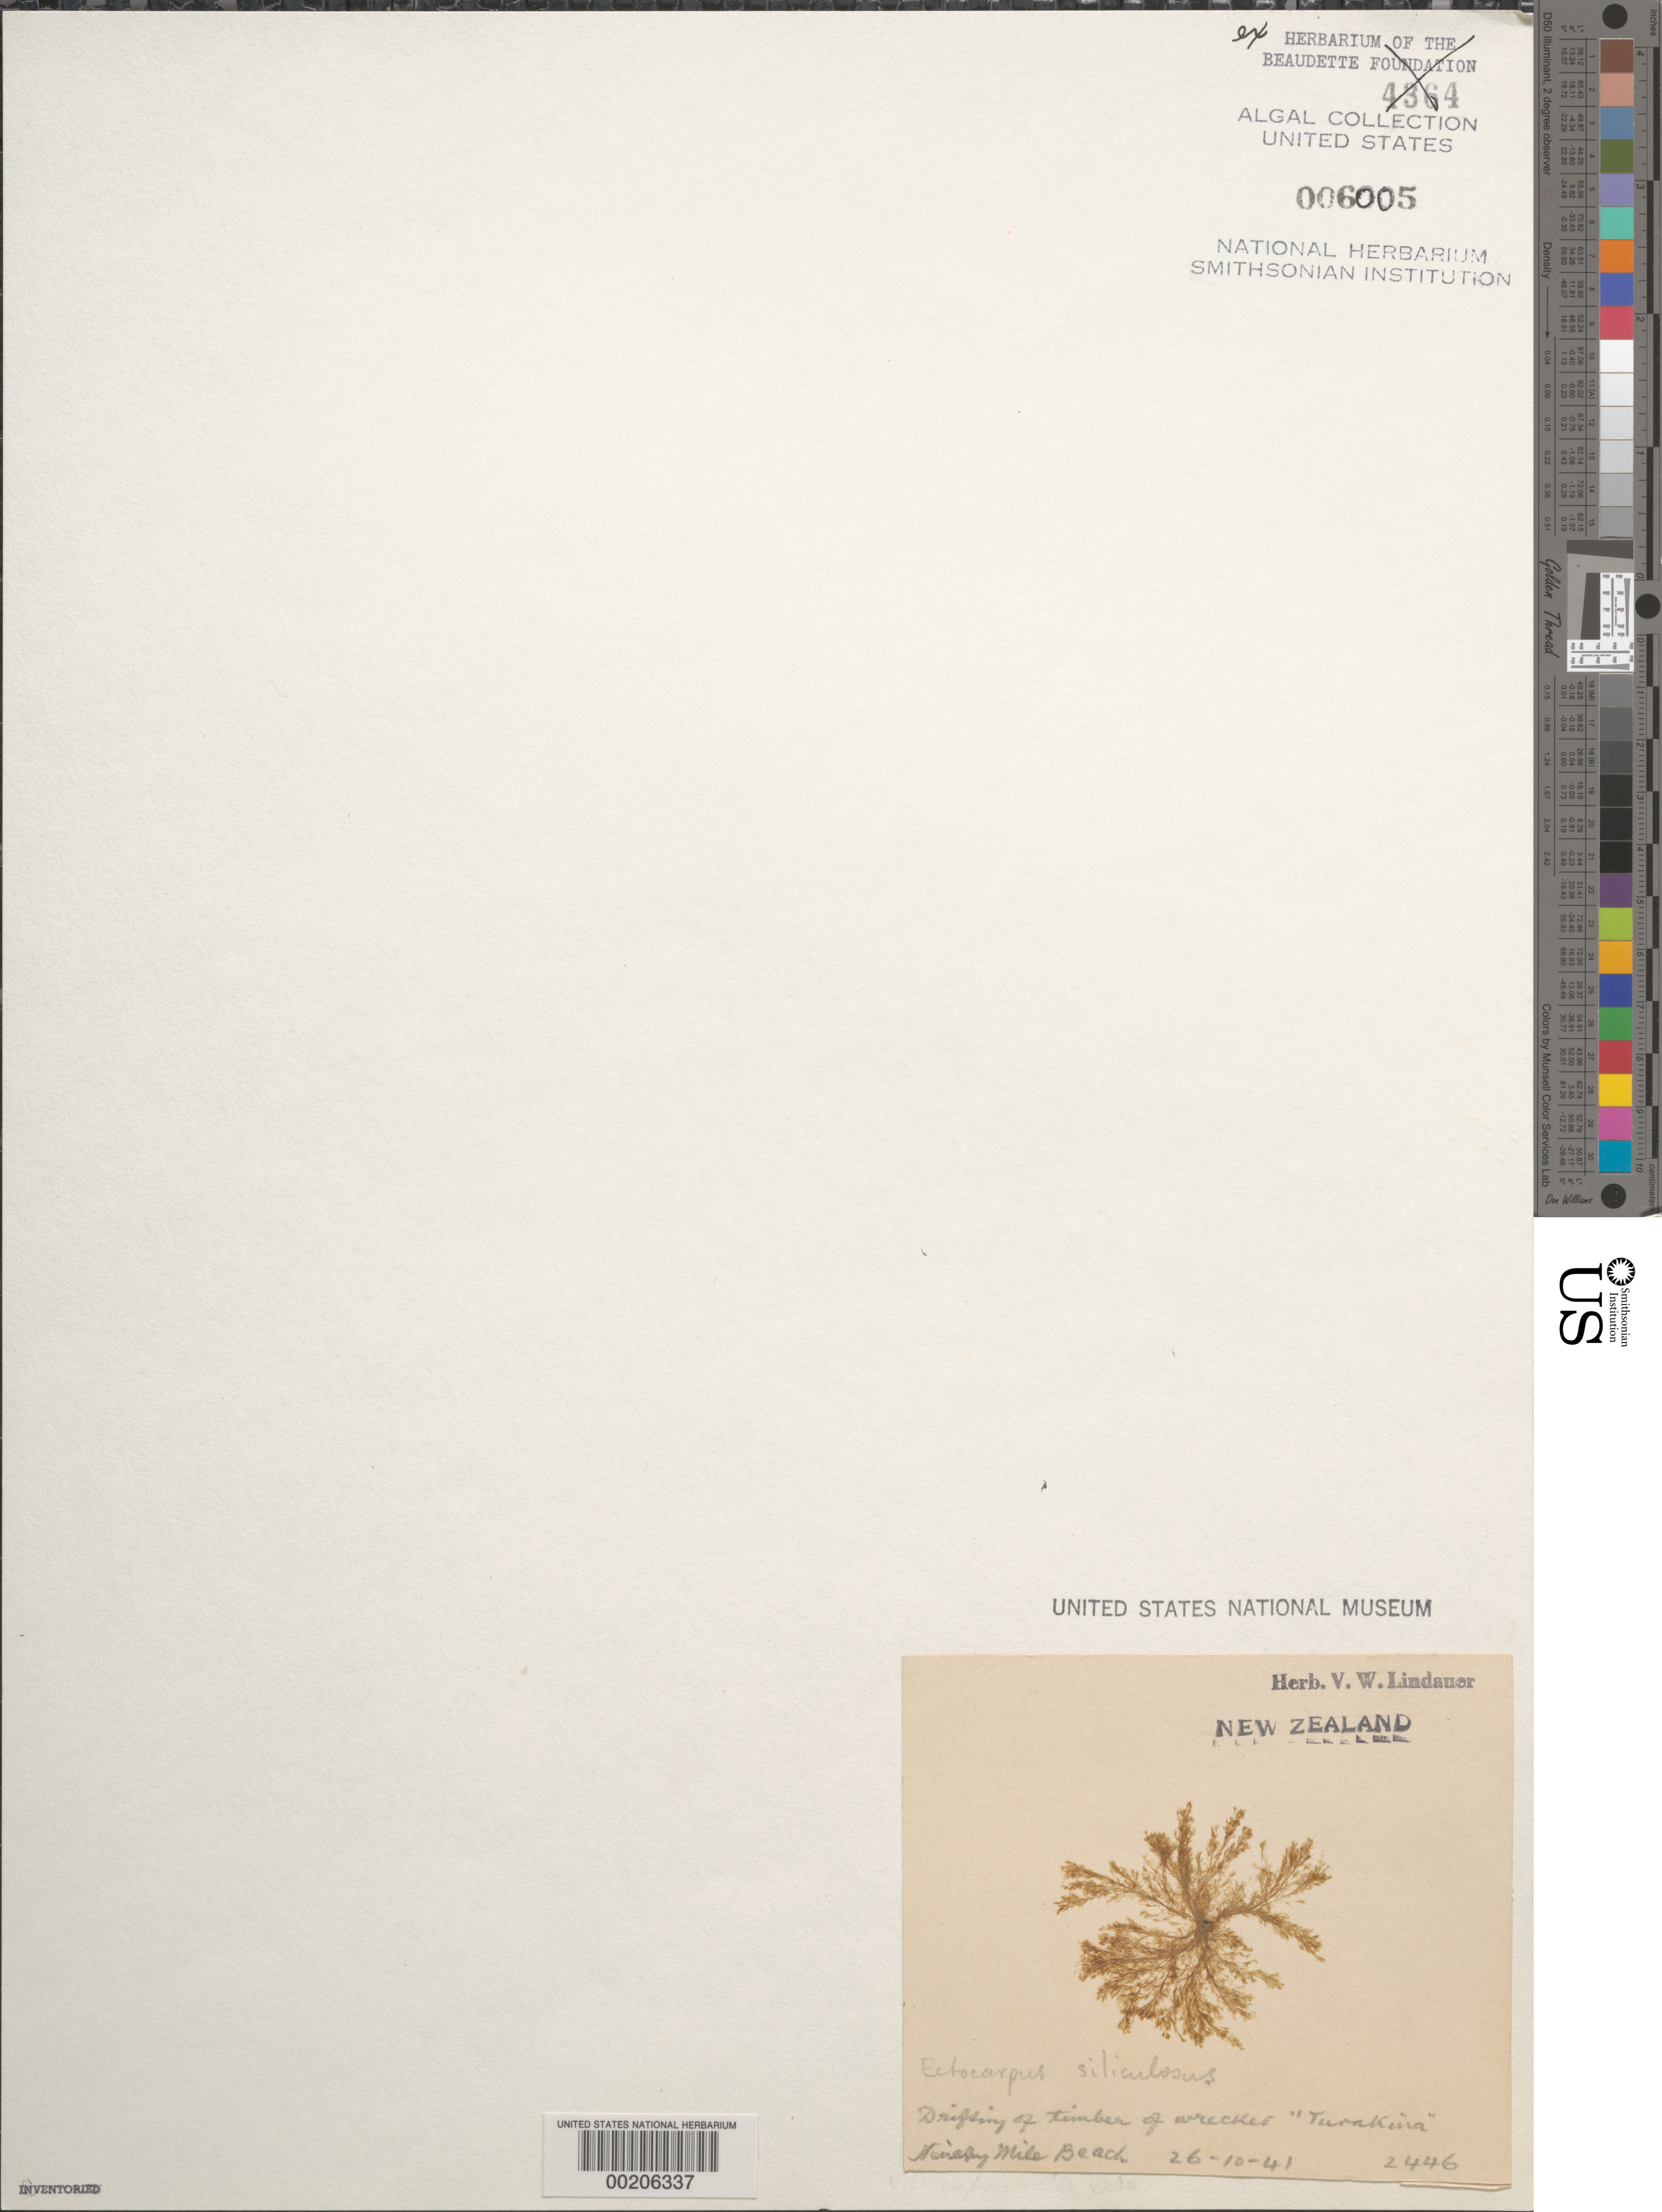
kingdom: Chromista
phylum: Ochrophyta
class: Phaeophyceae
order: Ectocarpales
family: Ectocarpaceae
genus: Ectocarpus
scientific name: Ectocarpus siliculosus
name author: (Dillwyn) Lyngbye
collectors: V. Lindauer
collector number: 2446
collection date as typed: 26 Oct 1941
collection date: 1941-10-26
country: New Zealand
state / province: Northland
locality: Ninety mile beach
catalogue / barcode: US 6005